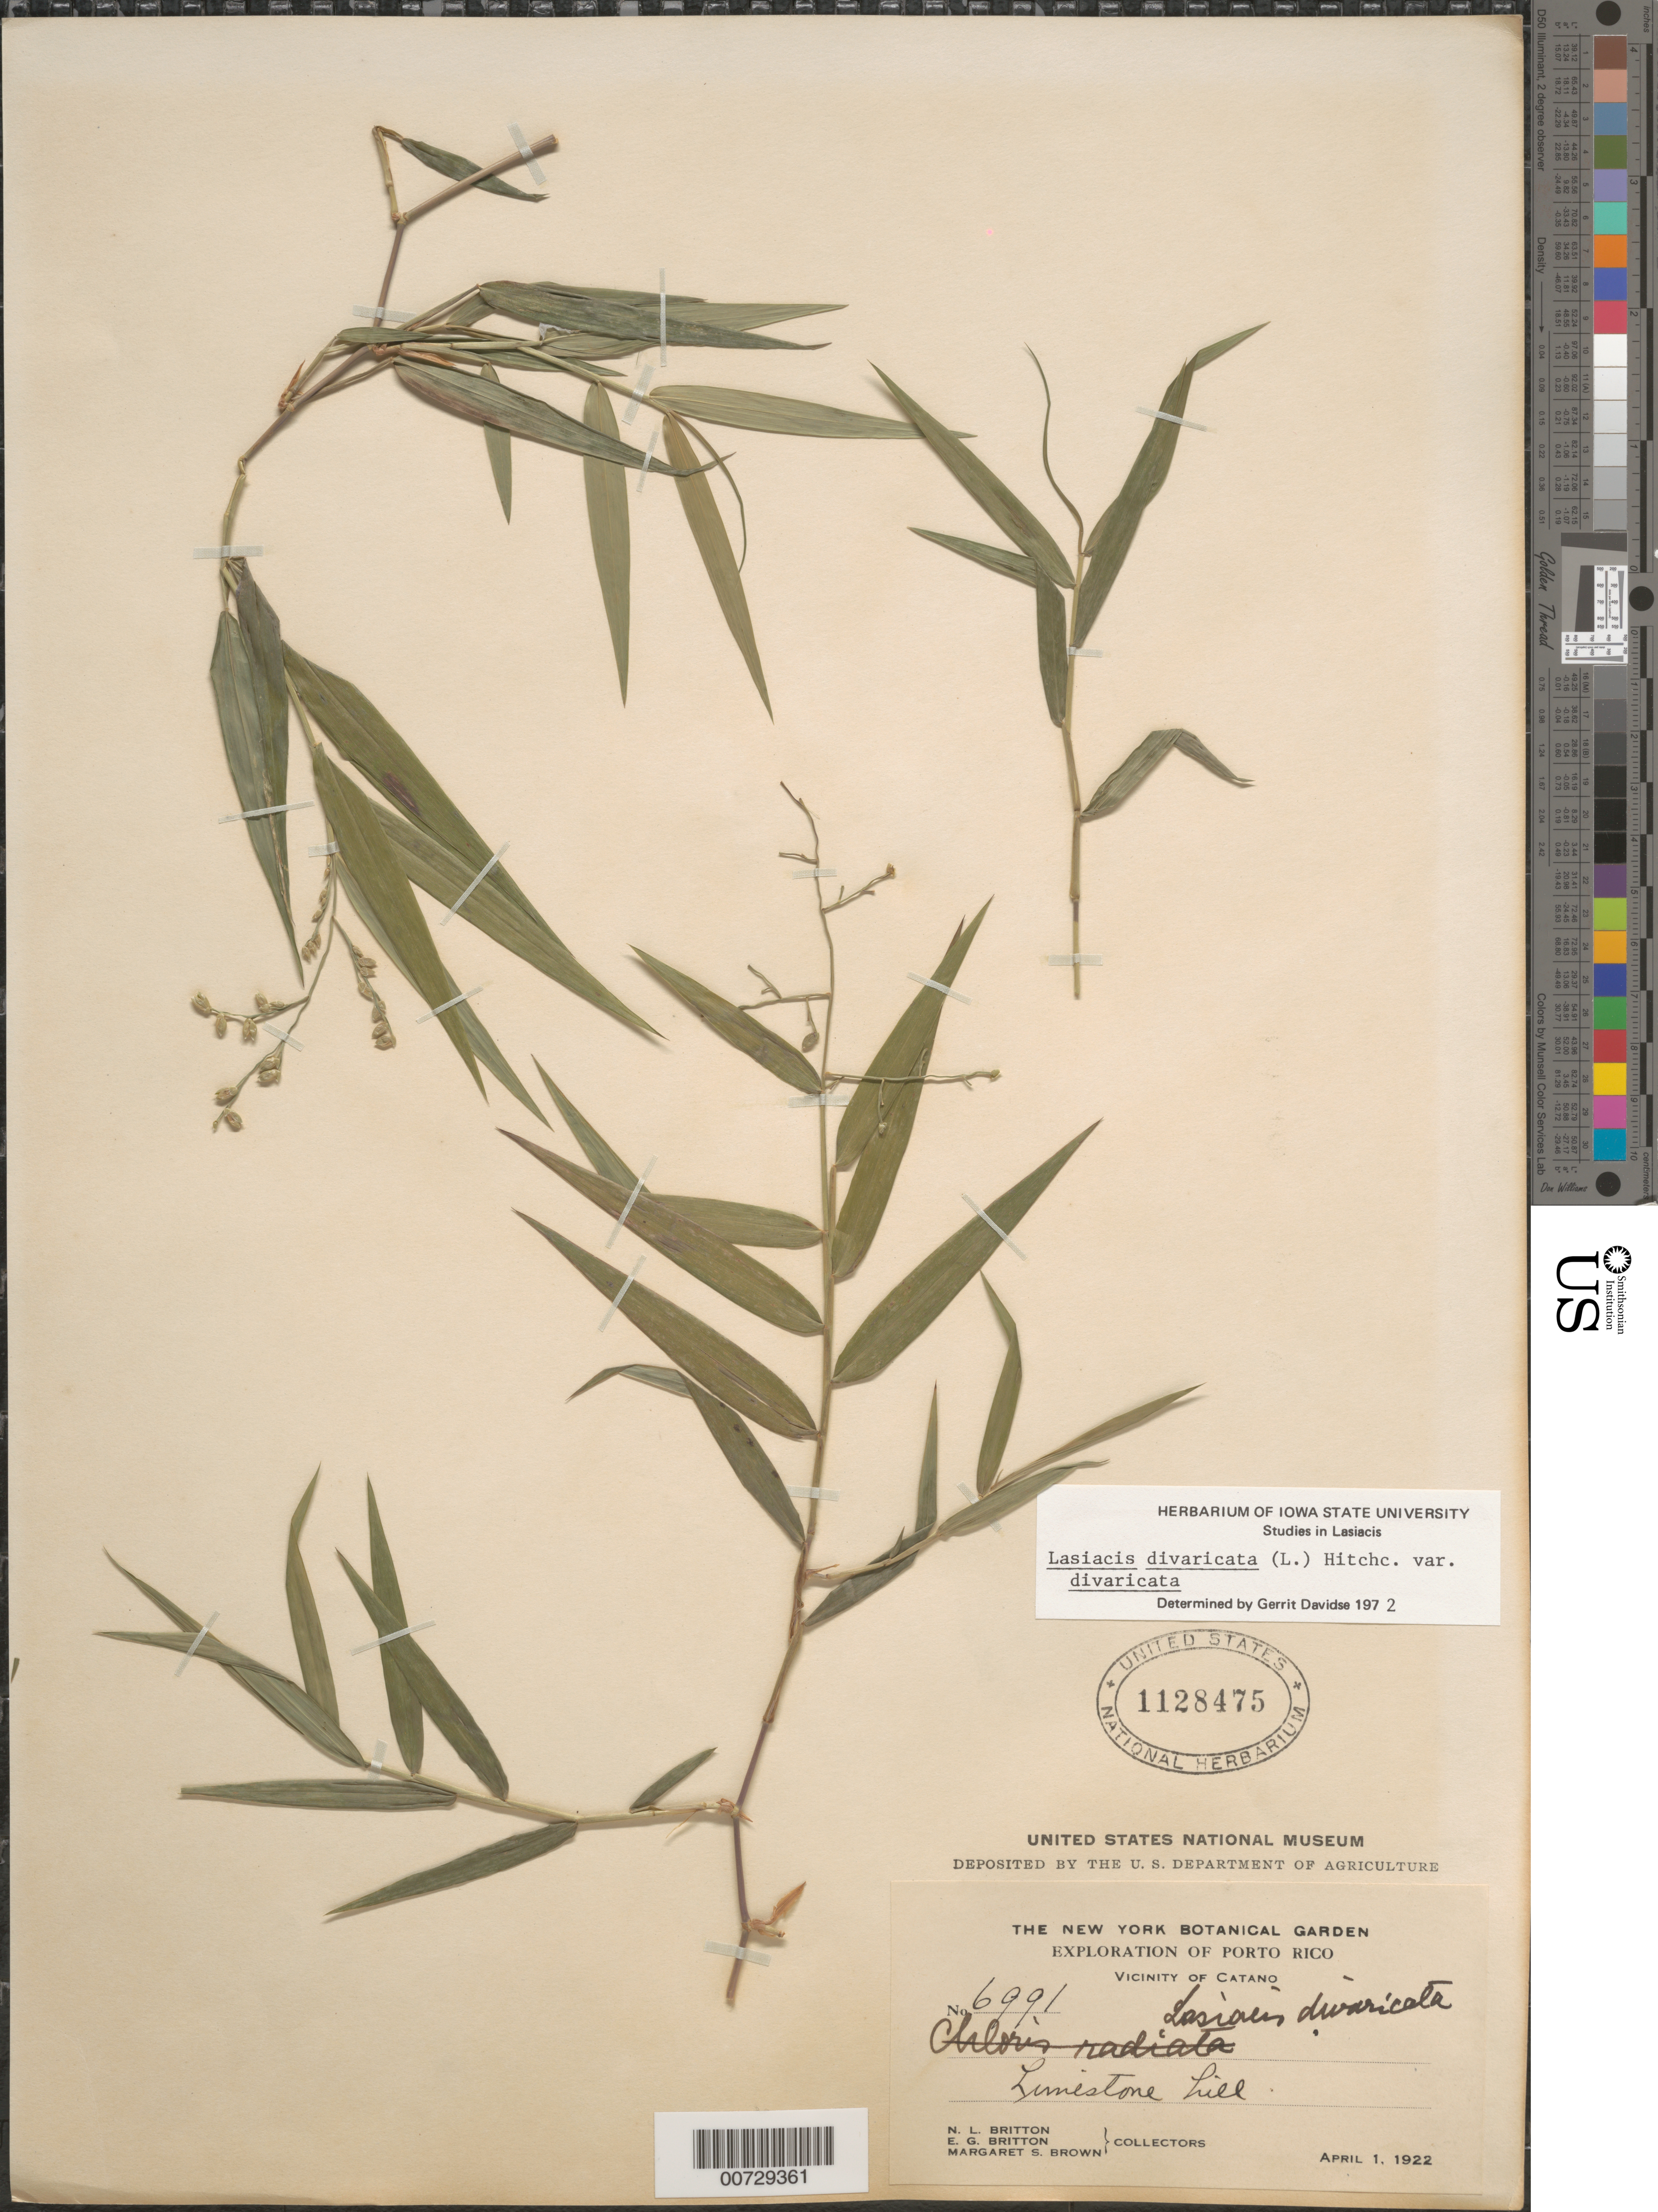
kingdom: Plantae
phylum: Tracheophyta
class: Liliopsida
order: Poales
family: Poaceae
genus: Lasiacis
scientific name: Lasiacis divaricata var. divaricata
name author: (L.) Hitchc.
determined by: Davidse, Gerrit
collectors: N. Britton, E. G. Britton & M. S. Brown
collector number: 6991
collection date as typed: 01 Apr 1922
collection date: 1922-04-01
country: Puerto Rico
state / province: Cataño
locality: Cataño, vic of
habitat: Limestone hill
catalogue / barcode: US 1128475